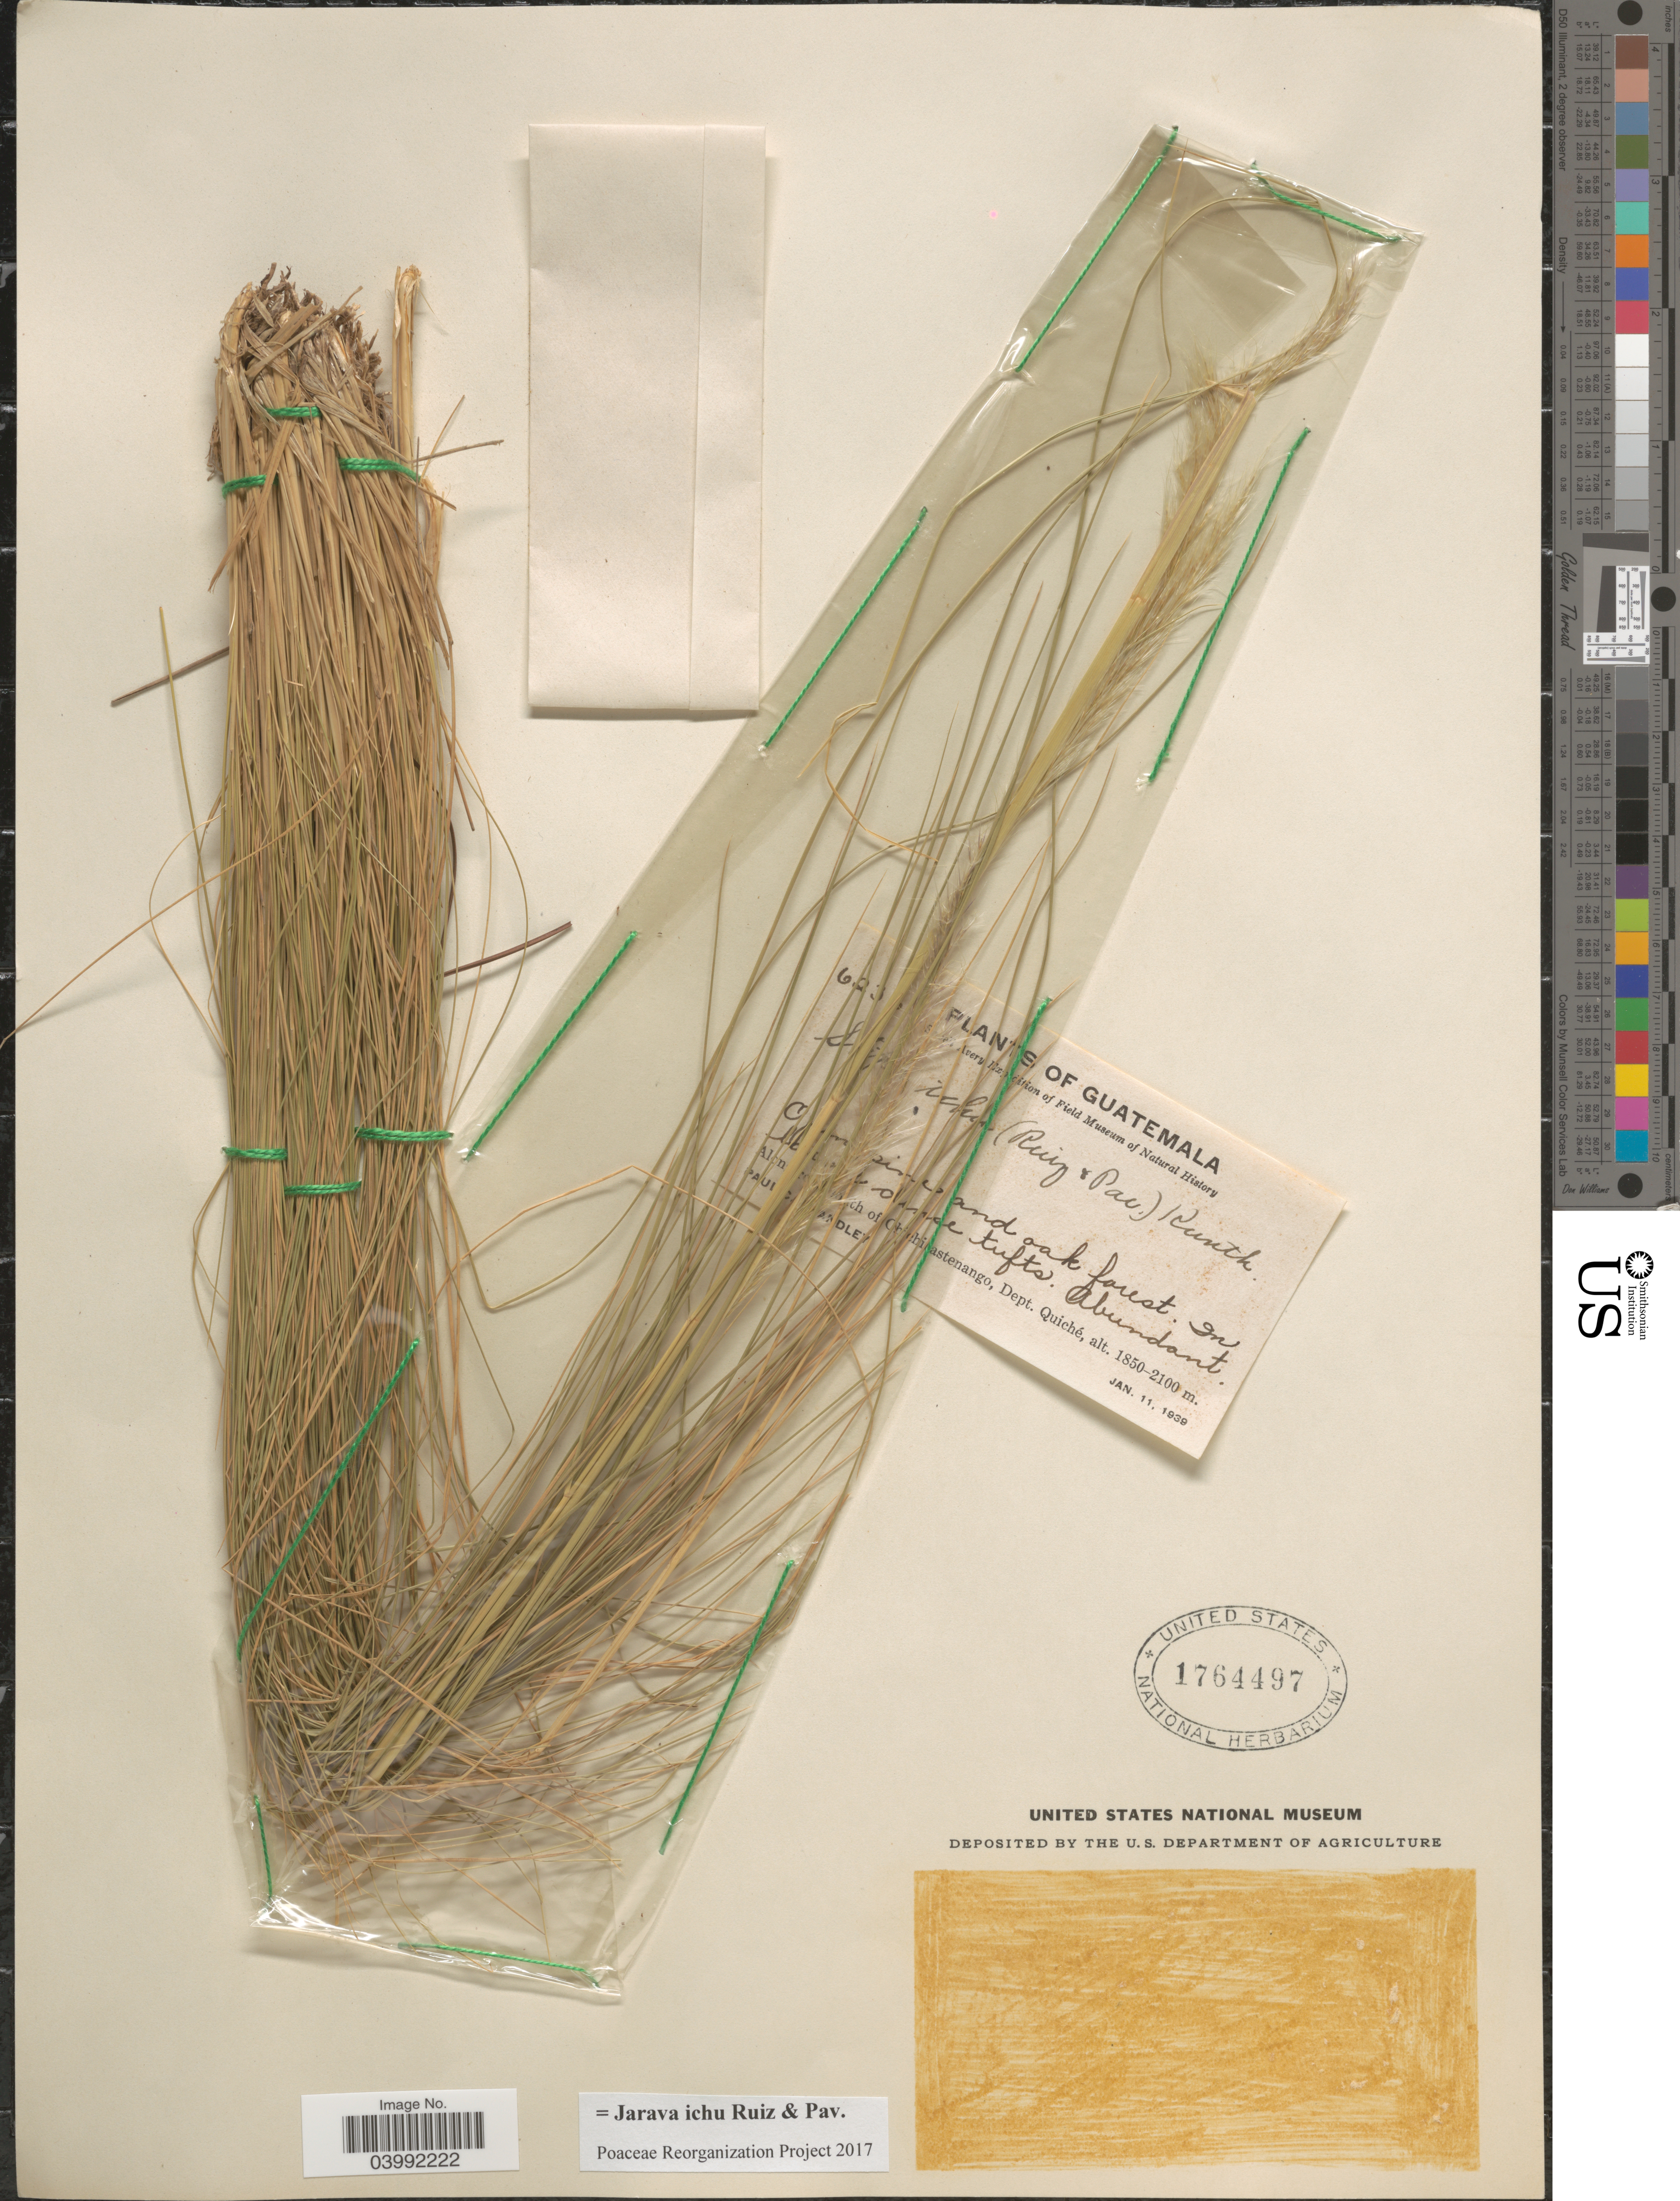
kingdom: Plantae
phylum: Tracheophyta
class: Liliopsida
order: Poales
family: Poaceae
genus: Jarava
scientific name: Jarava ichu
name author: Ruiz & Pav.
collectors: P. C. Standley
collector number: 623*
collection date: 1939-01-11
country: Guatemala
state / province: El Quiche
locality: Along road south of Chichicastenango, Dept. Quiché.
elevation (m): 1850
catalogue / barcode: US 1764497